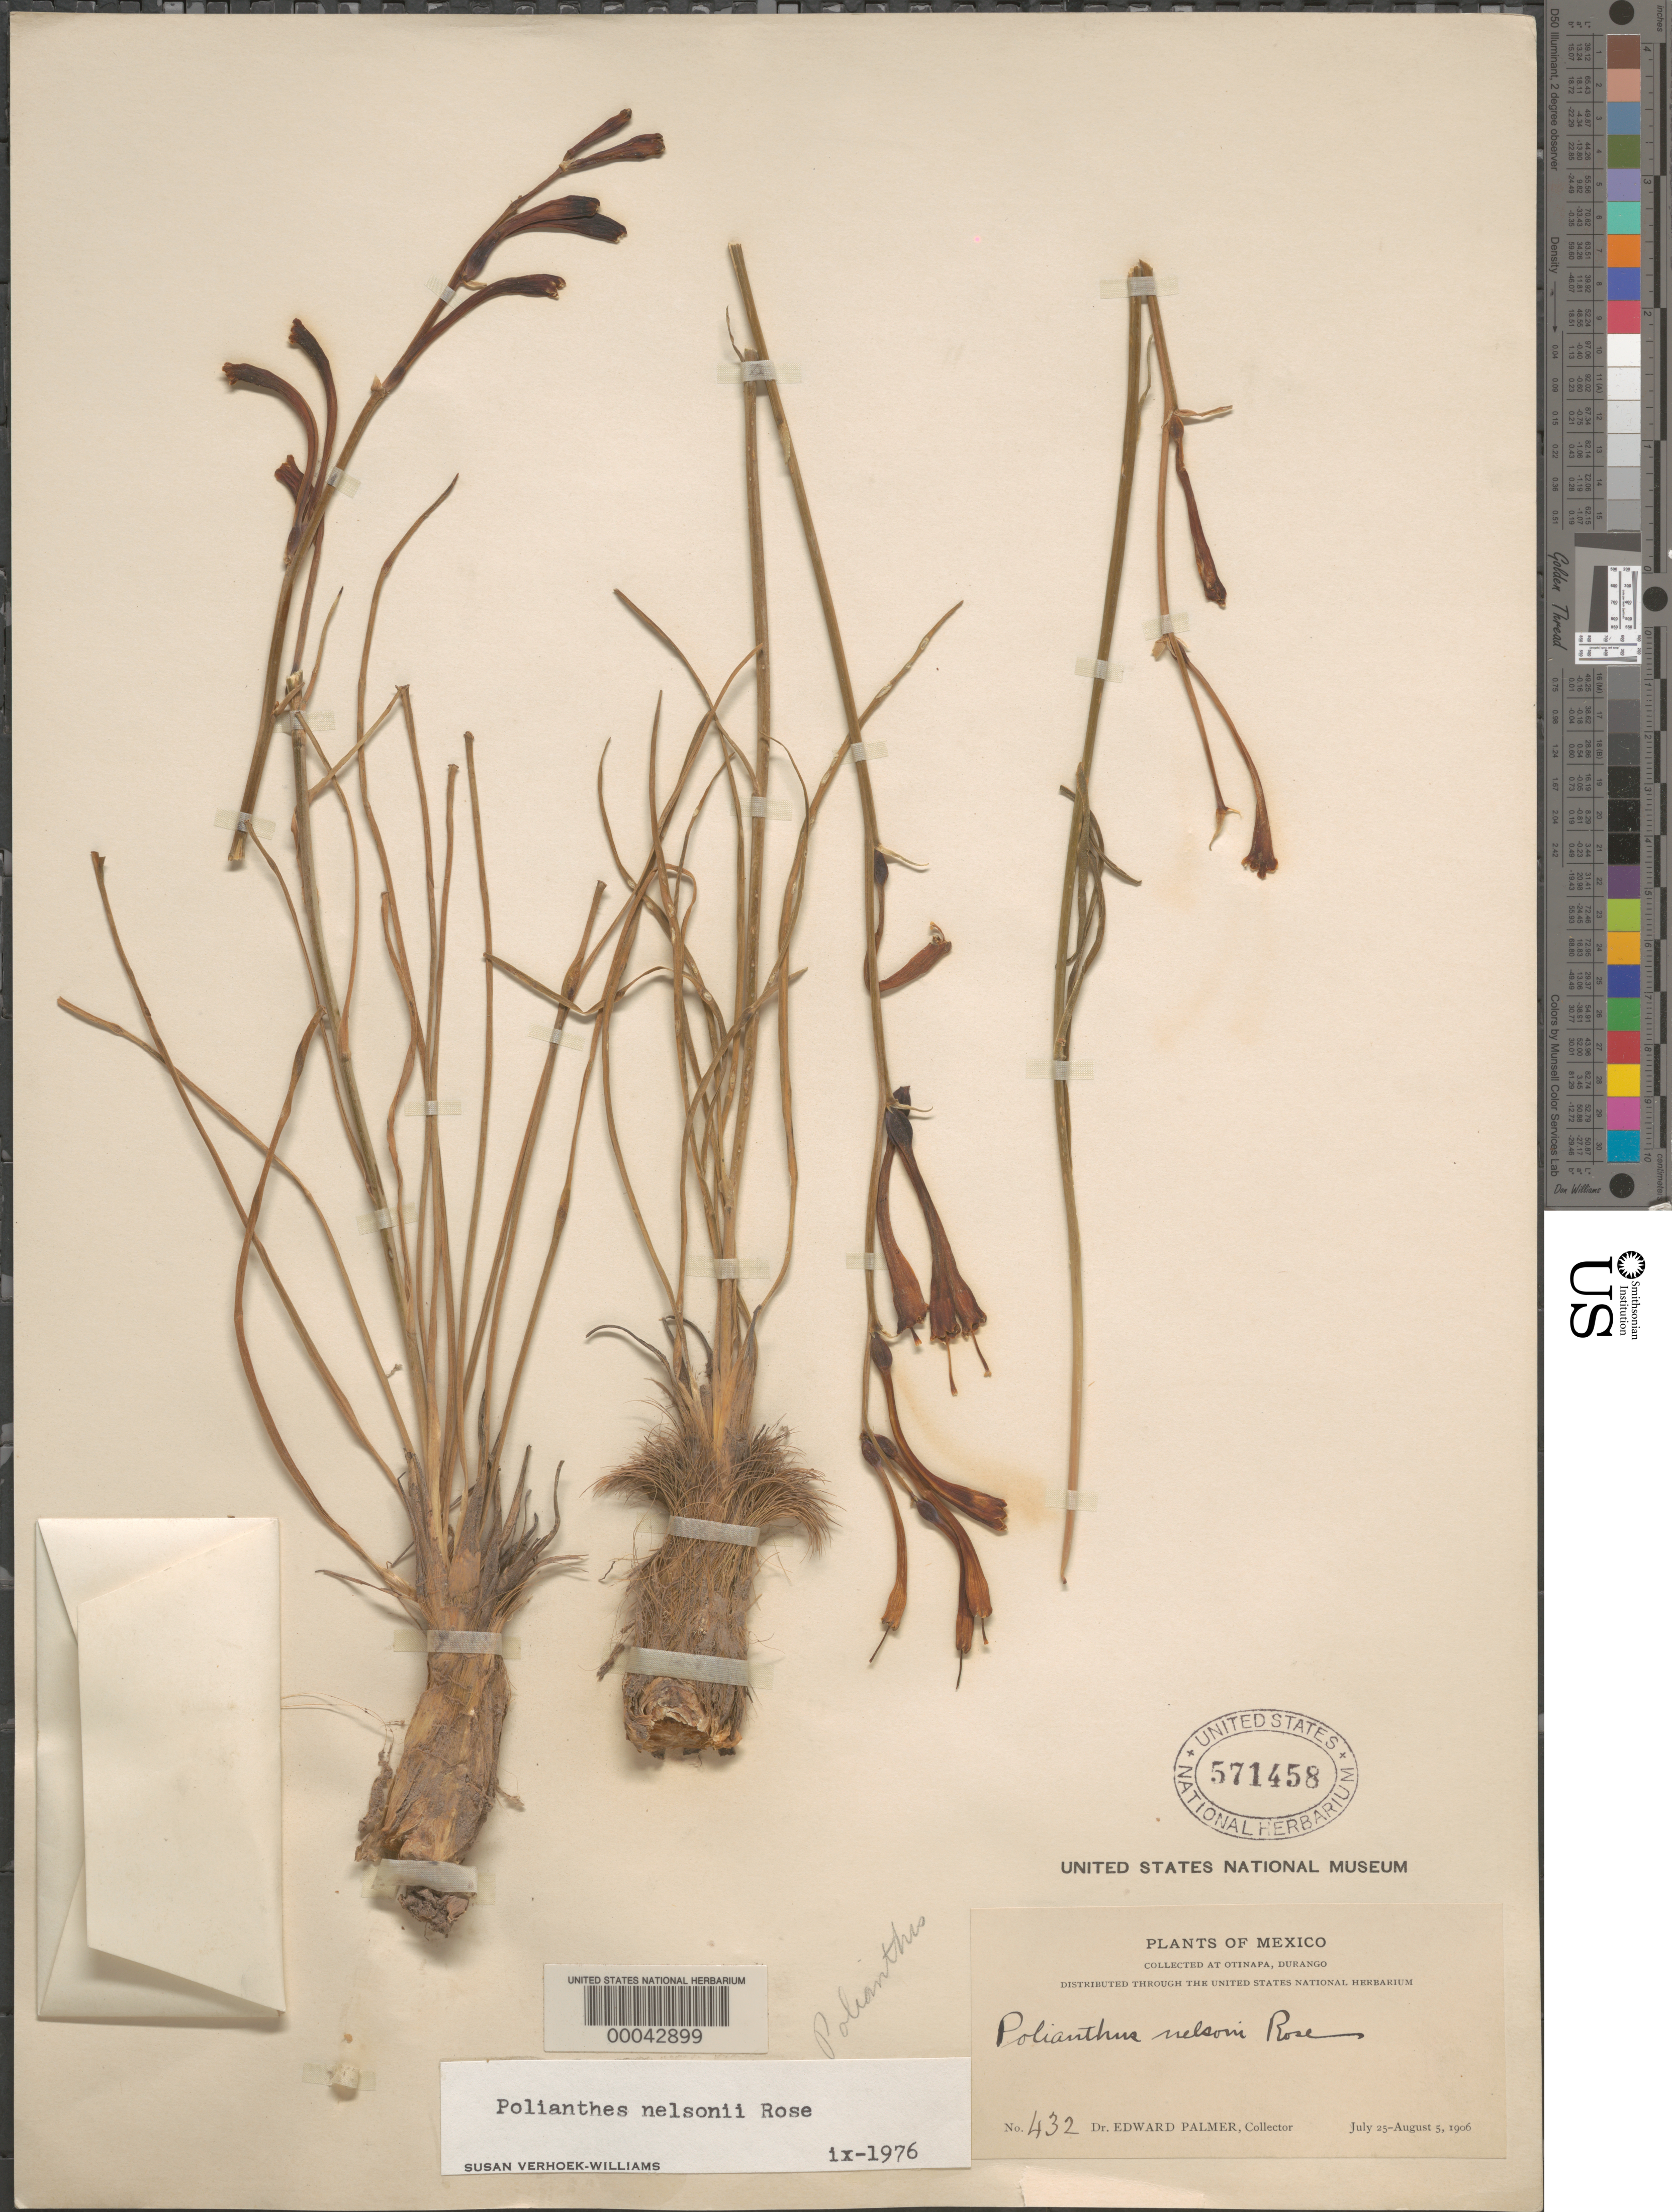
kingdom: Plantae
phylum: Tracheophyta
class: Liliopsida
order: Asparagales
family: Asparagaceae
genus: Polianthes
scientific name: Polianthes nelsoni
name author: Rose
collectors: E. Palmer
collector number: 432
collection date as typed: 25 Jul 1906 to 05 Aug 1906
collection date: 1906-07-25/1906-08-05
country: Mexico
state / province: Durango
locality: Otinapa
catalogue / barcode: US 571458